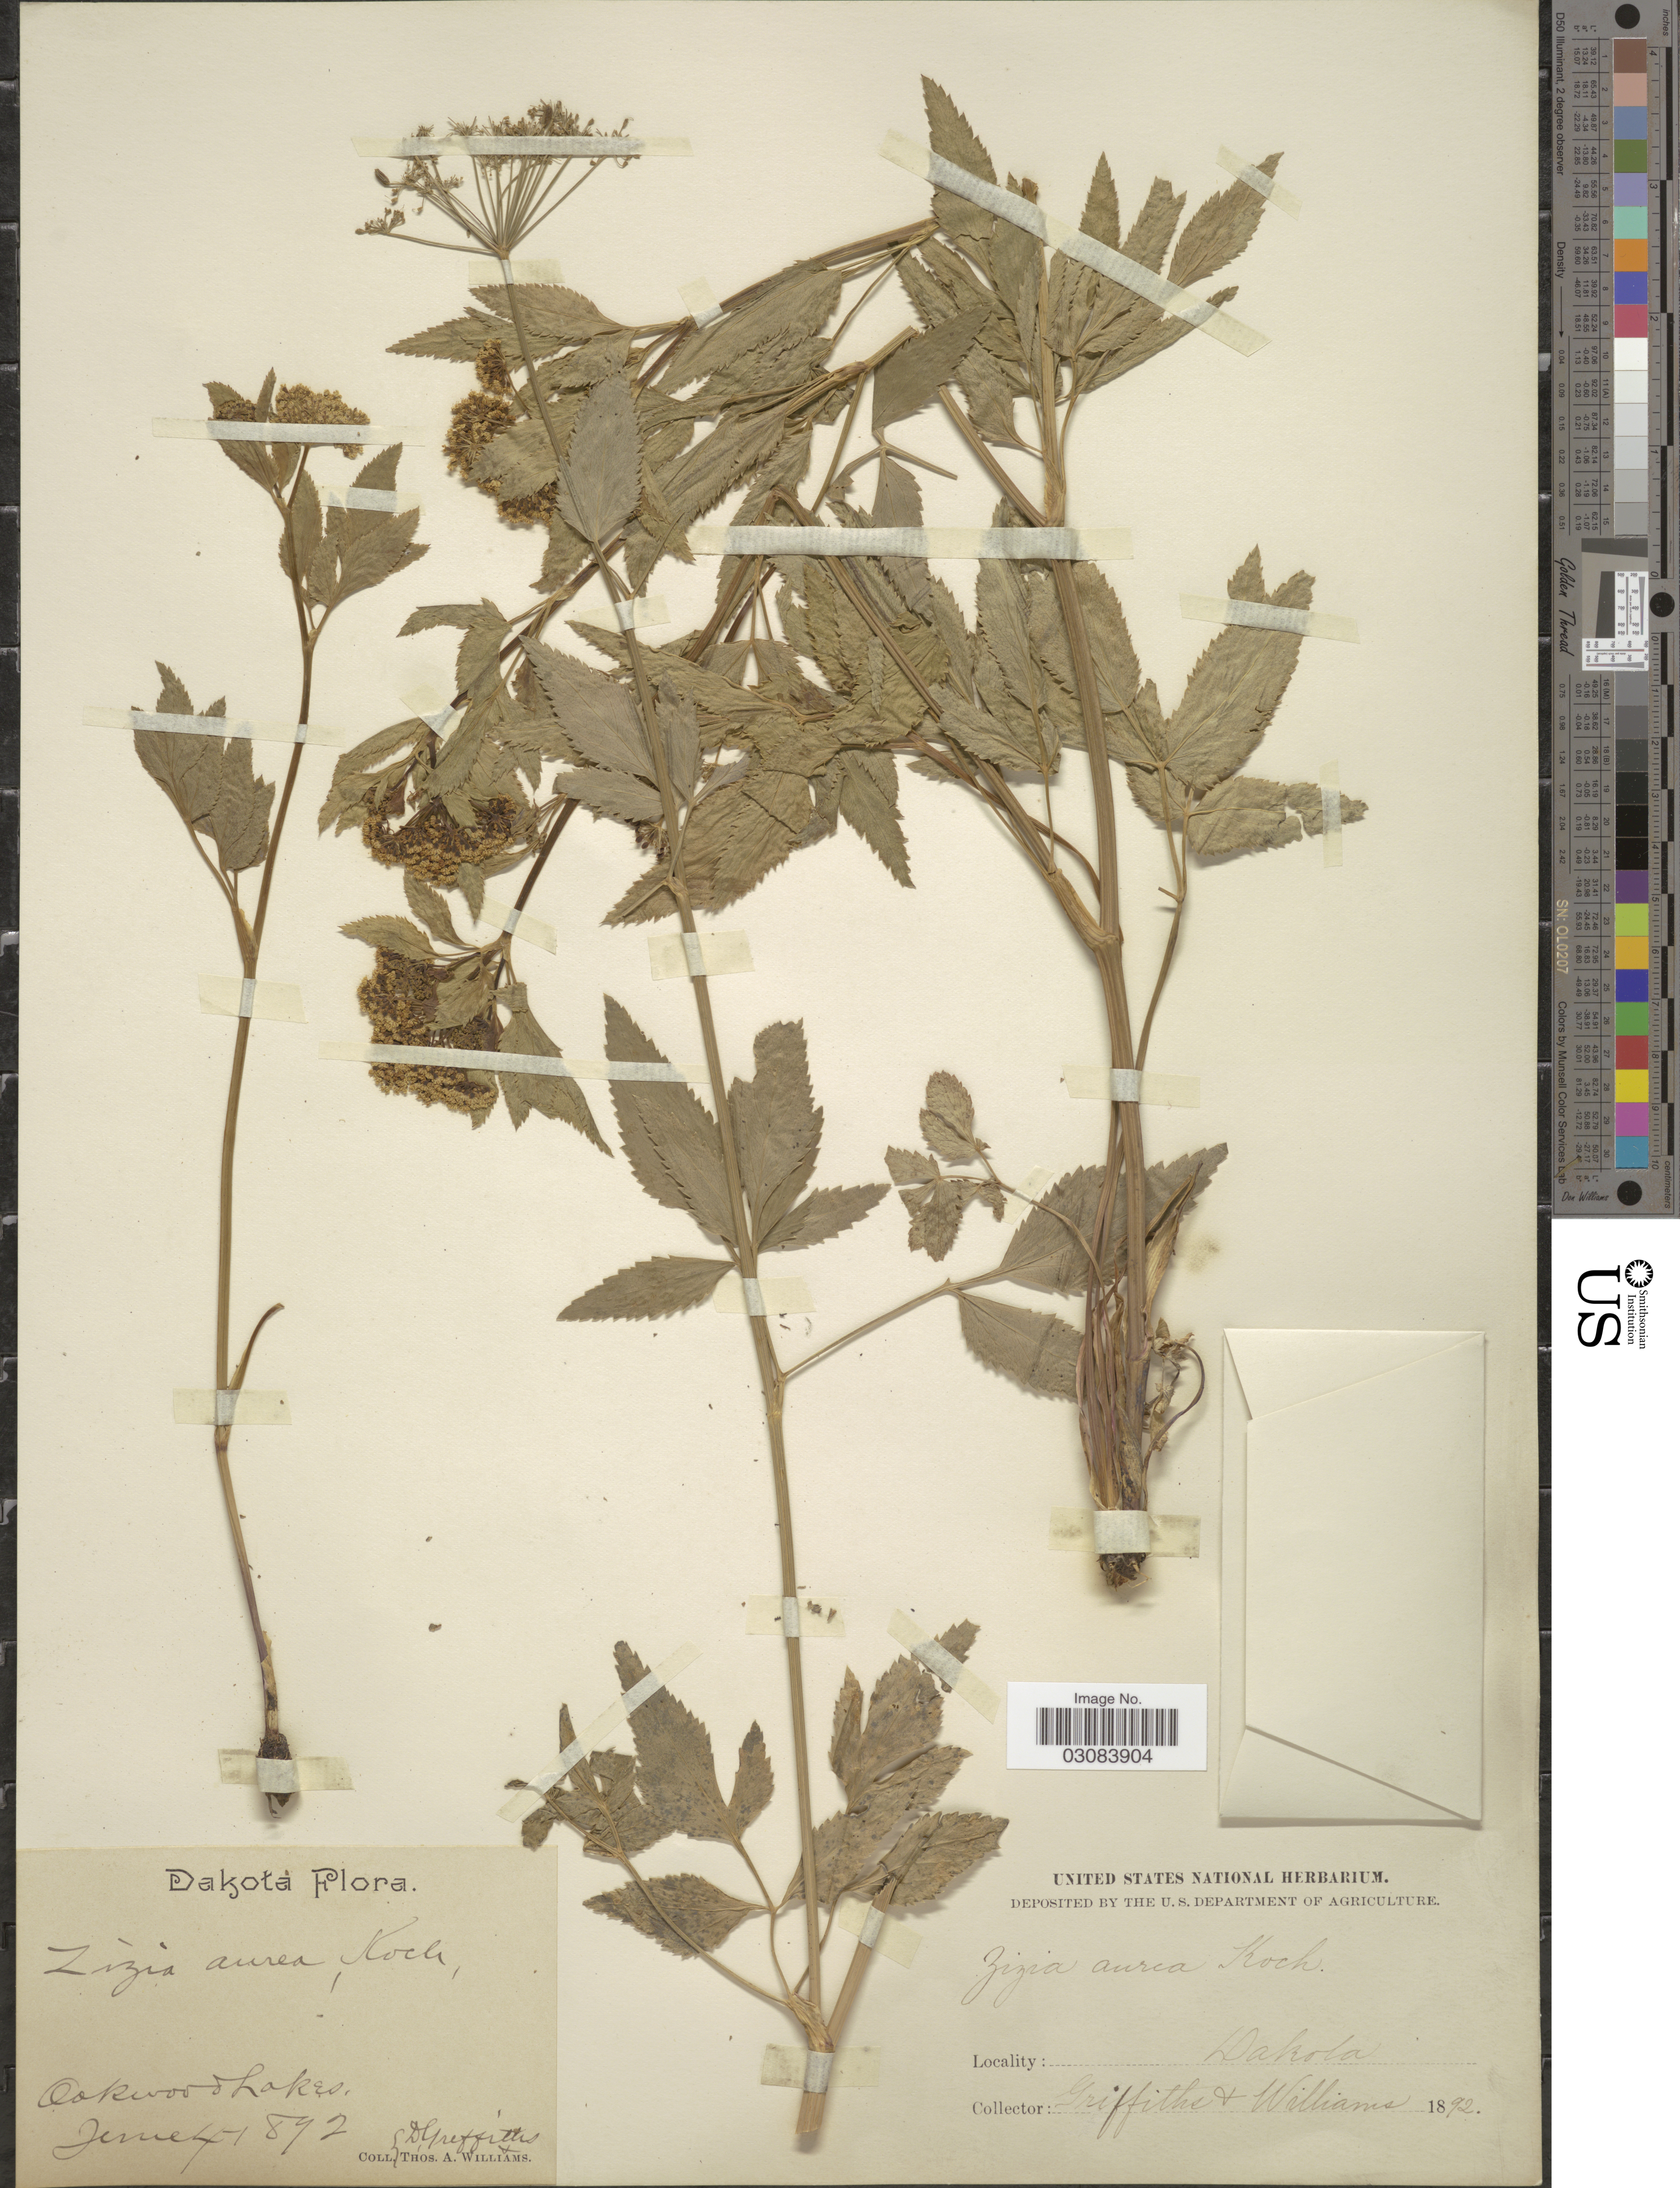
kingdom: Plantae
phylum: Tracheophyta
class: Magnoliopsida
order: Apiales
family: Apiaceae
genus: Zizia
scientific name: Zizia aurea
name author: (L.) Koch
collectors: D. Griffiths & T. A. Williams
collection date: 1892-06-04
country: United States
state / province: South Dakota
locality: Dakota. Oakwood Lakes.